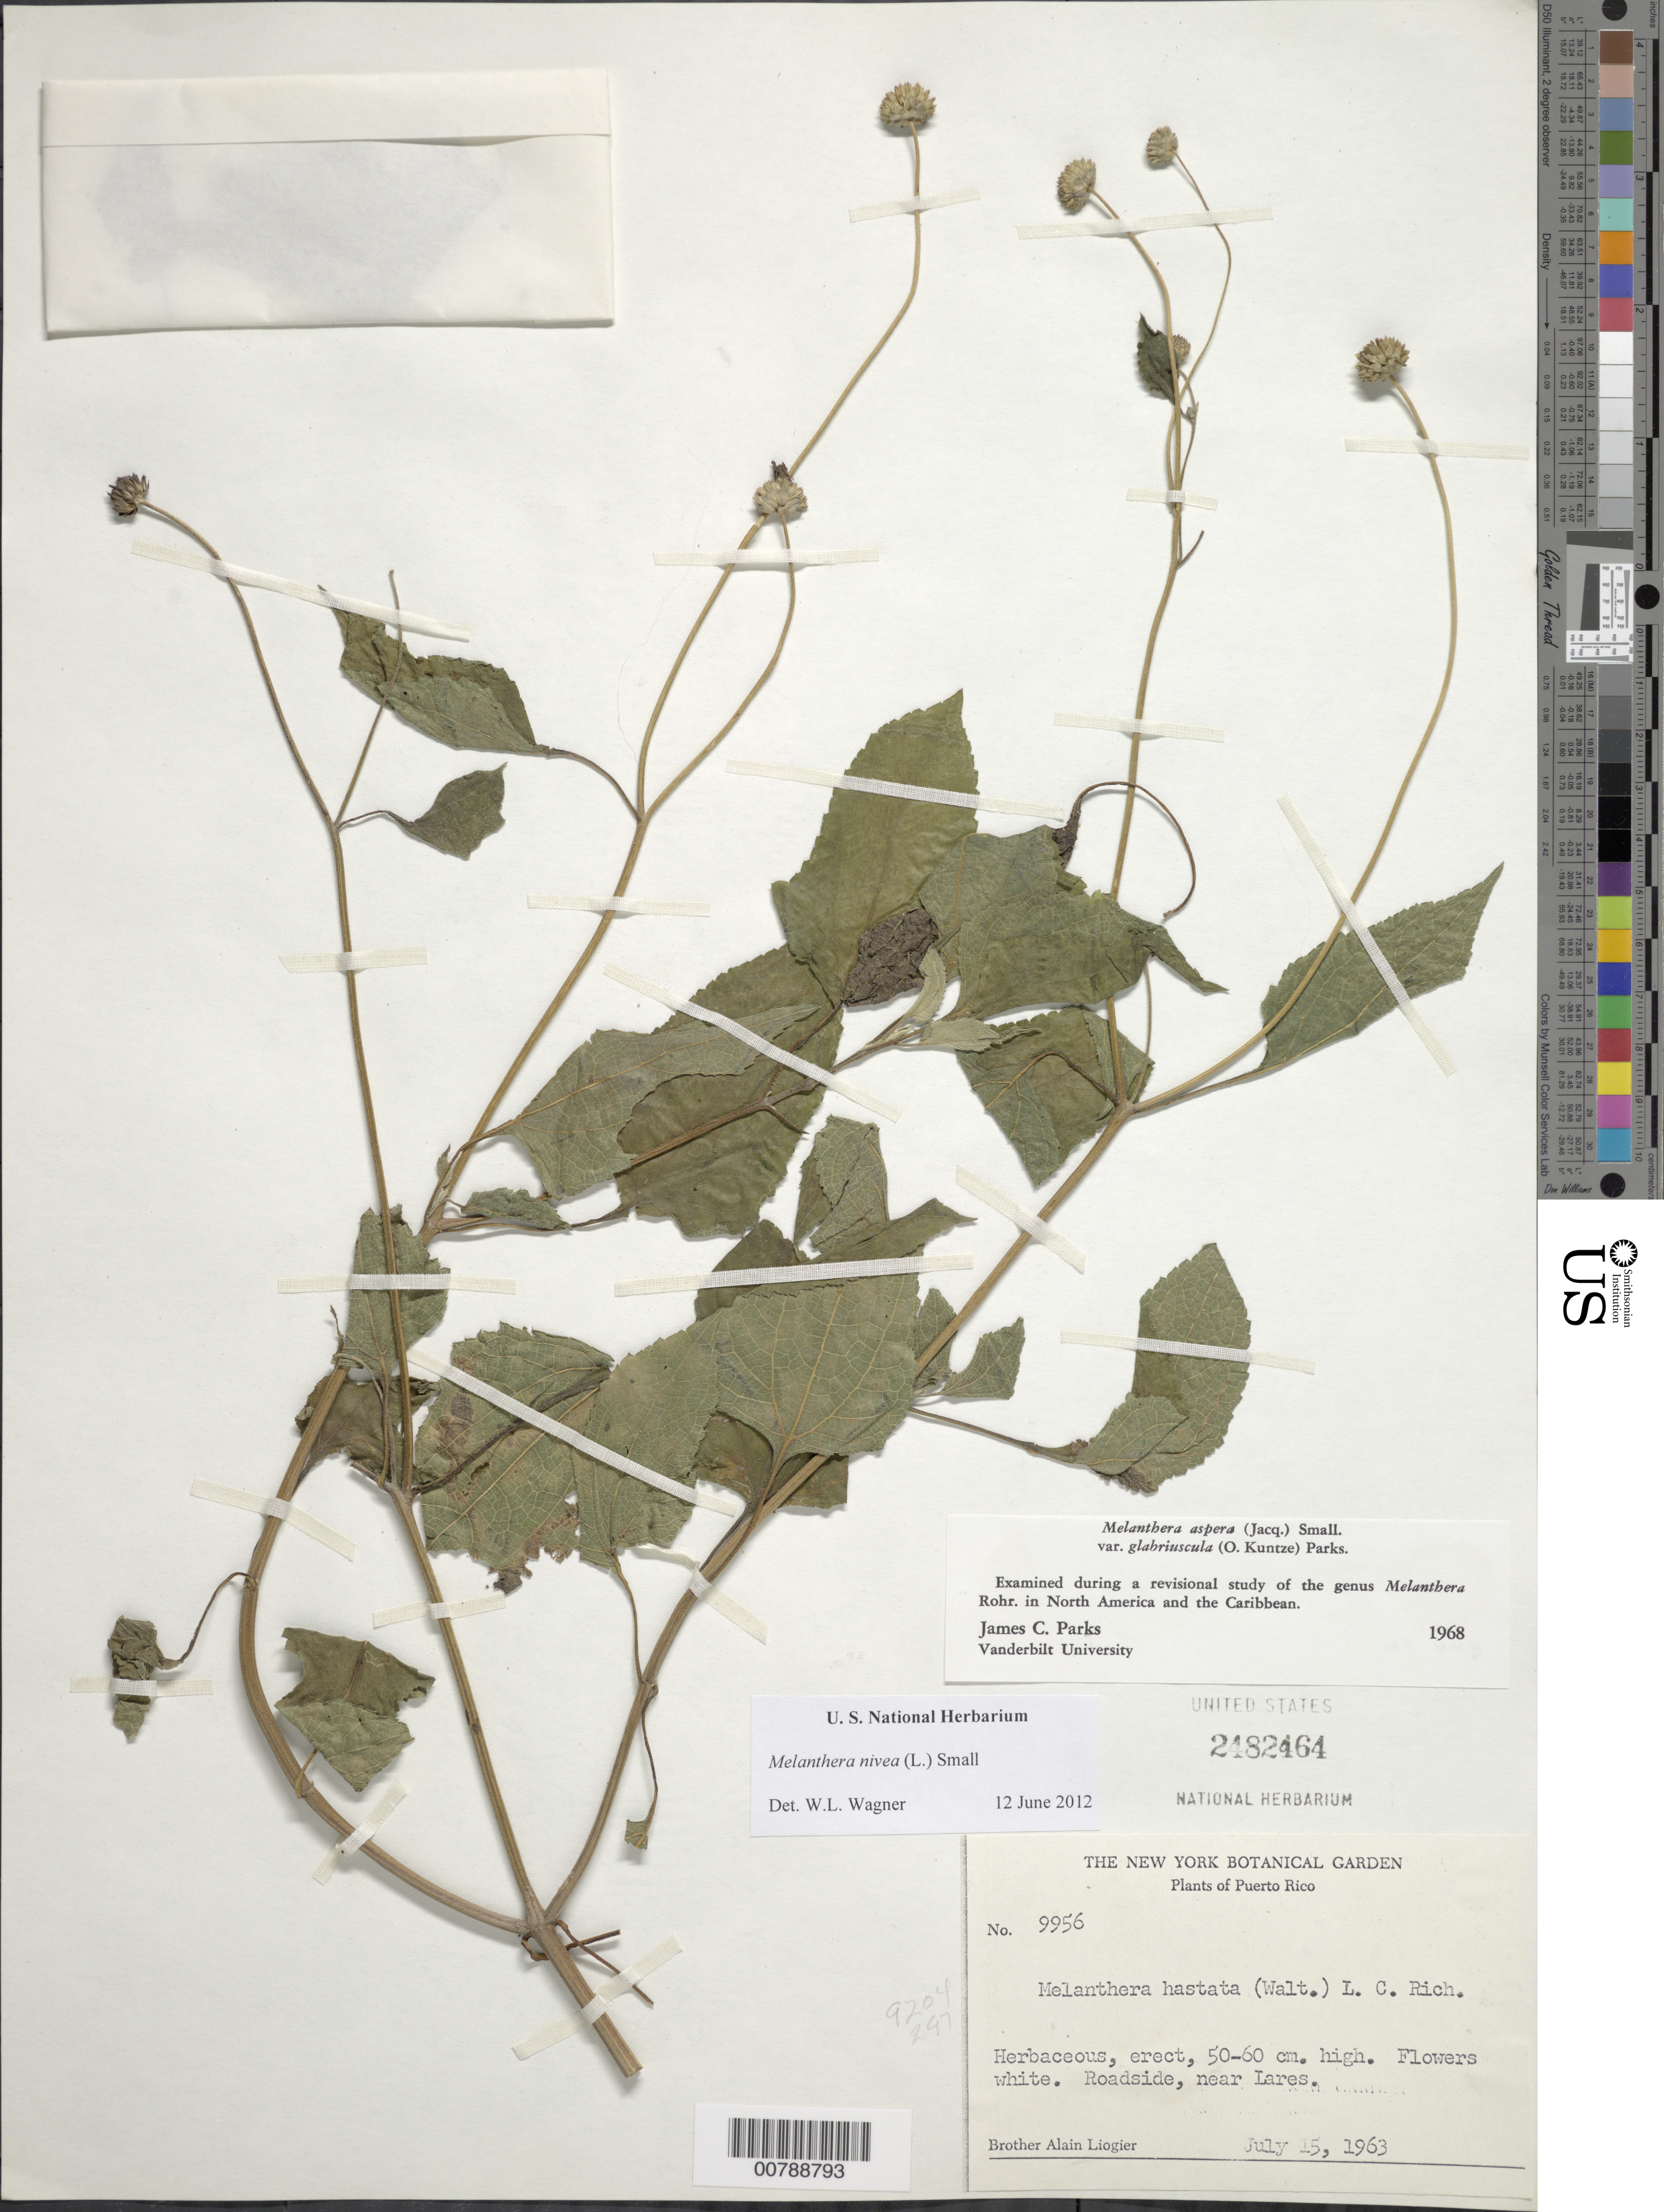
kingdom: Plantae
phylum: Tracheophyta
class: Magnoliopsida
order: Asterales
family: Asteraceae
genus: Melanthera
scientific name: Melanthera nivea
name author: (L.) Small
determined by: Parks, J. C.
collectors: A. H. Liogier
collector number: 9956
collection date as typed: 15 Jul 1963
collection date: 1963-07-15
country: Puerto Rico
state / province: Lares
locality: Roadside, near Lares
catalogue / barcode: US 2482464